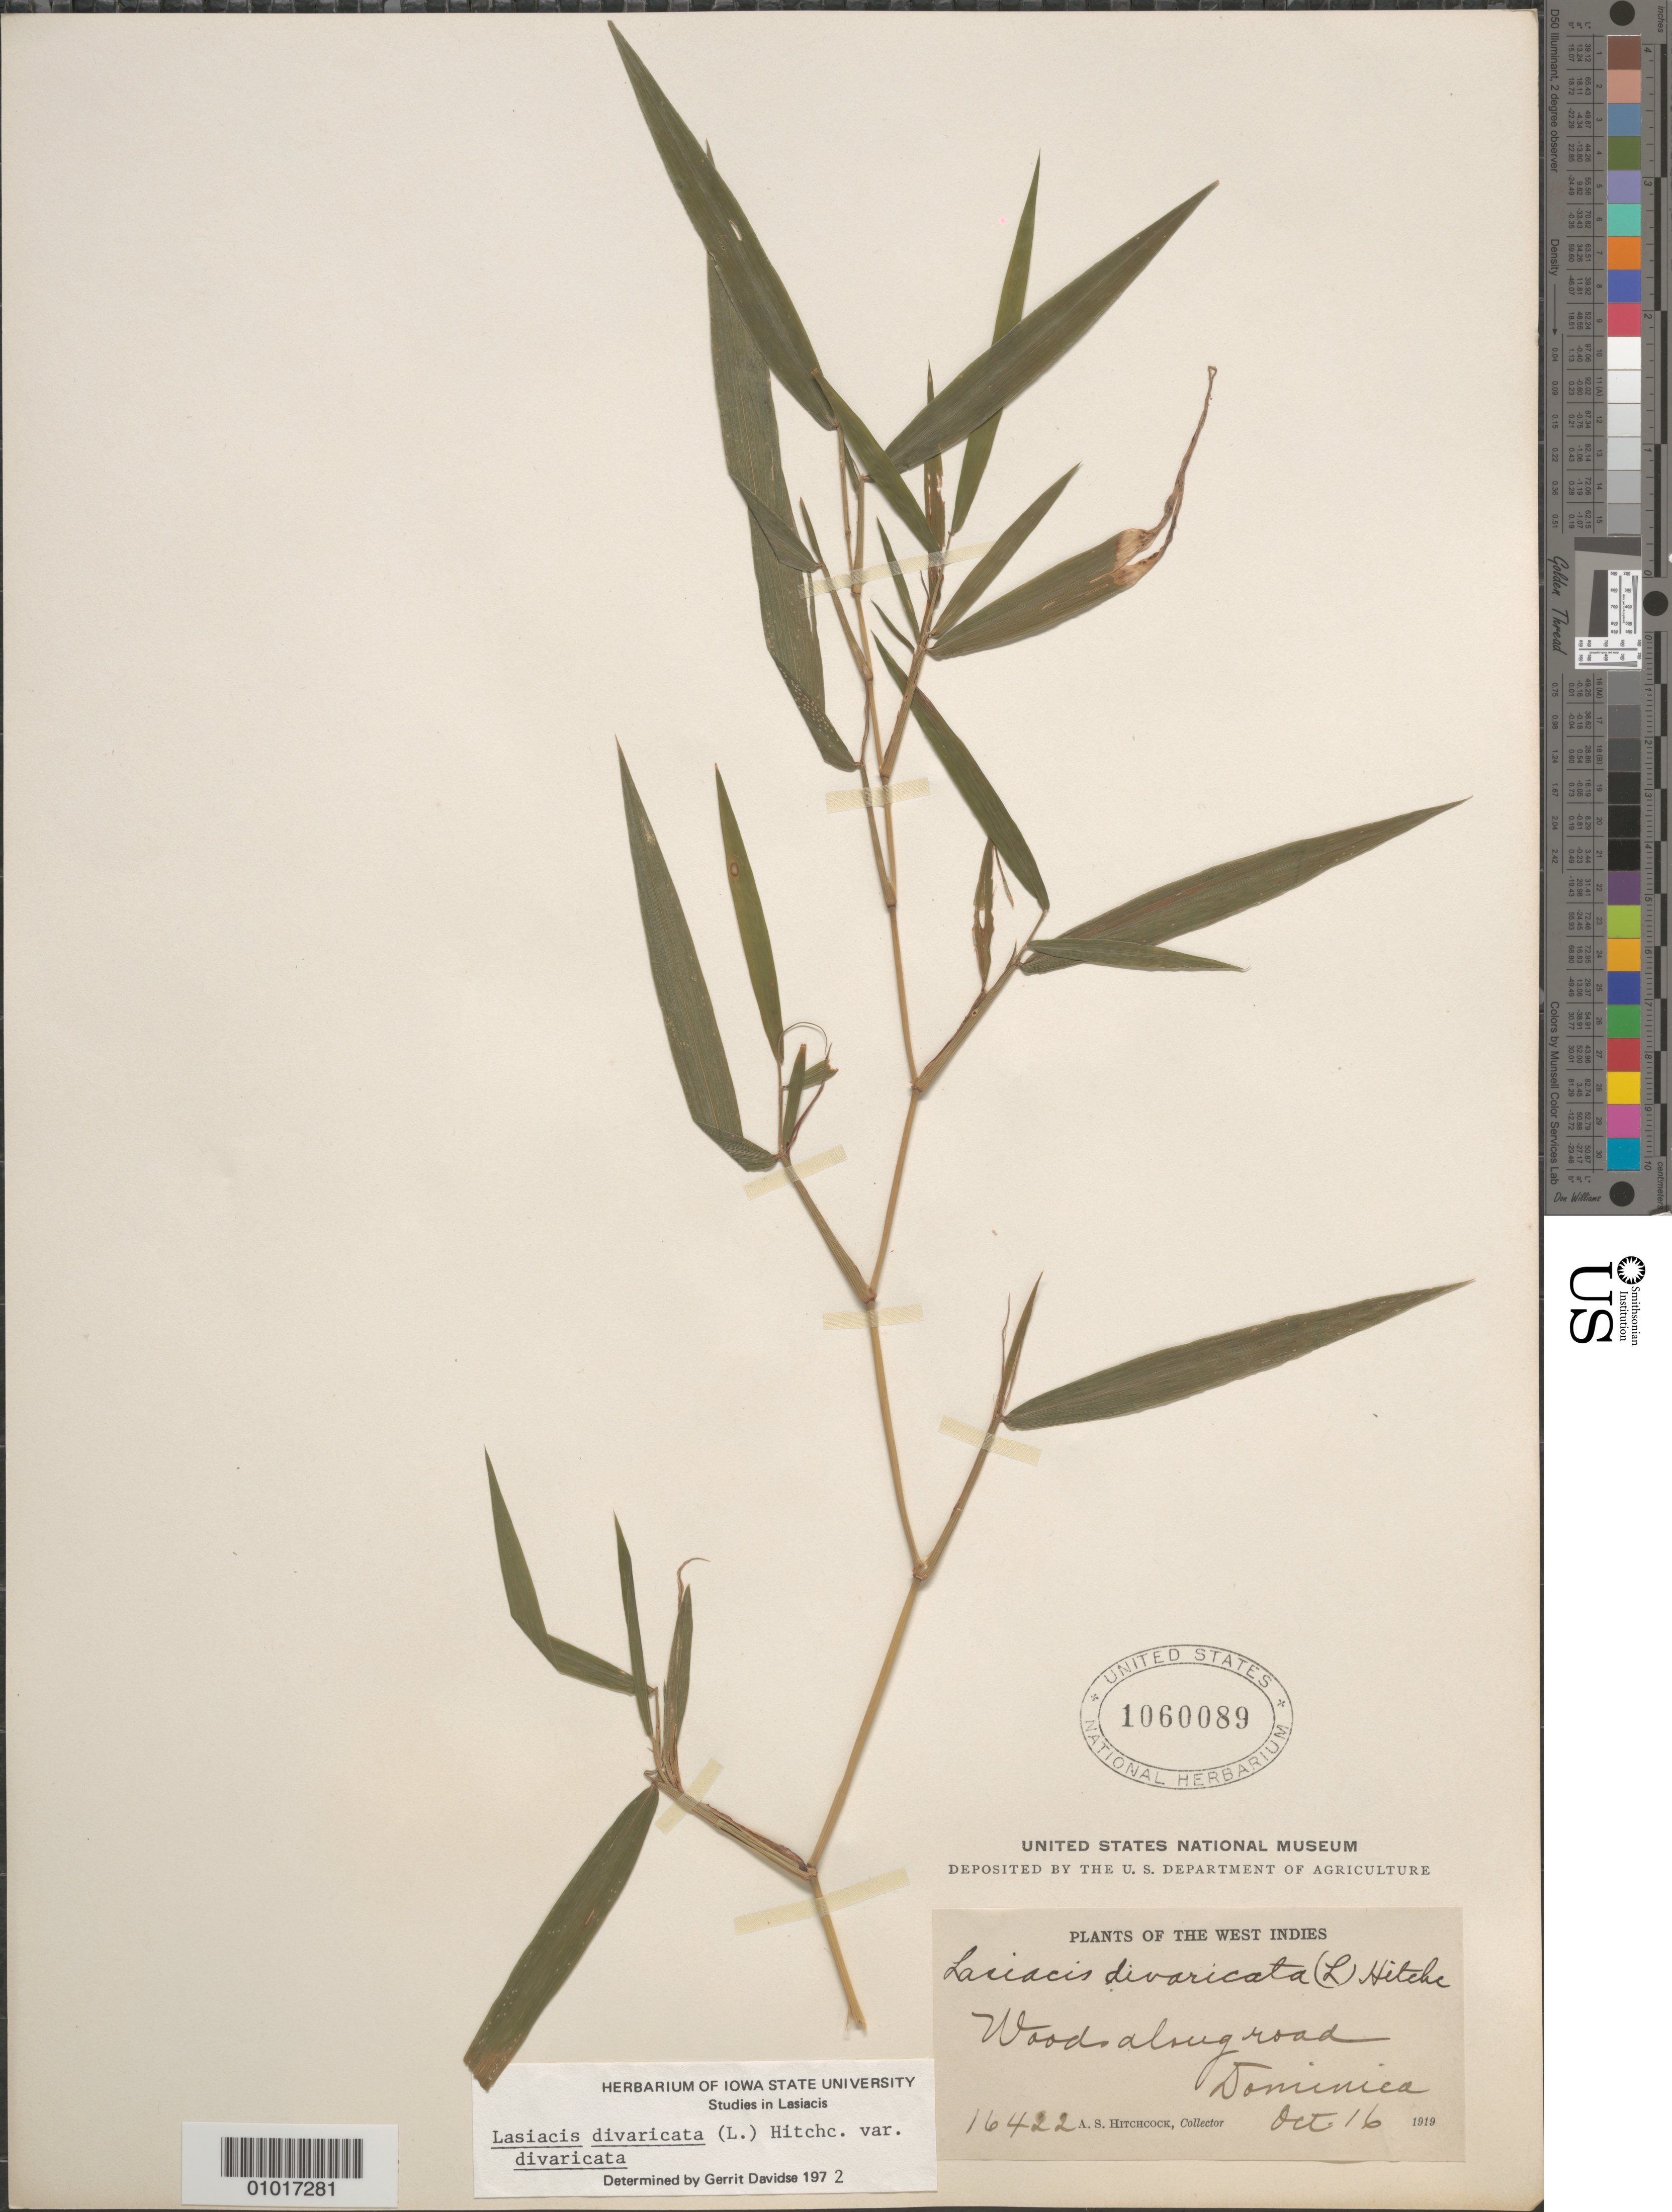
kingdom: Plantae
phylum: Tracheophyta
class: Liliopsida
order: Poales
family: Poaceae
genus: Lasiacis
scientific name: Lasiacis divaricata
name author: (L.) Hitchc.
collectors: A. S. Hitchcock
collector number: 16422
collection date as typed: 16 Oct 1919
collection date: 1919-10-16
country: Dominica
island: Dominica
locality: Wood along road, Dominica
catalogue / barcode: US 1060089